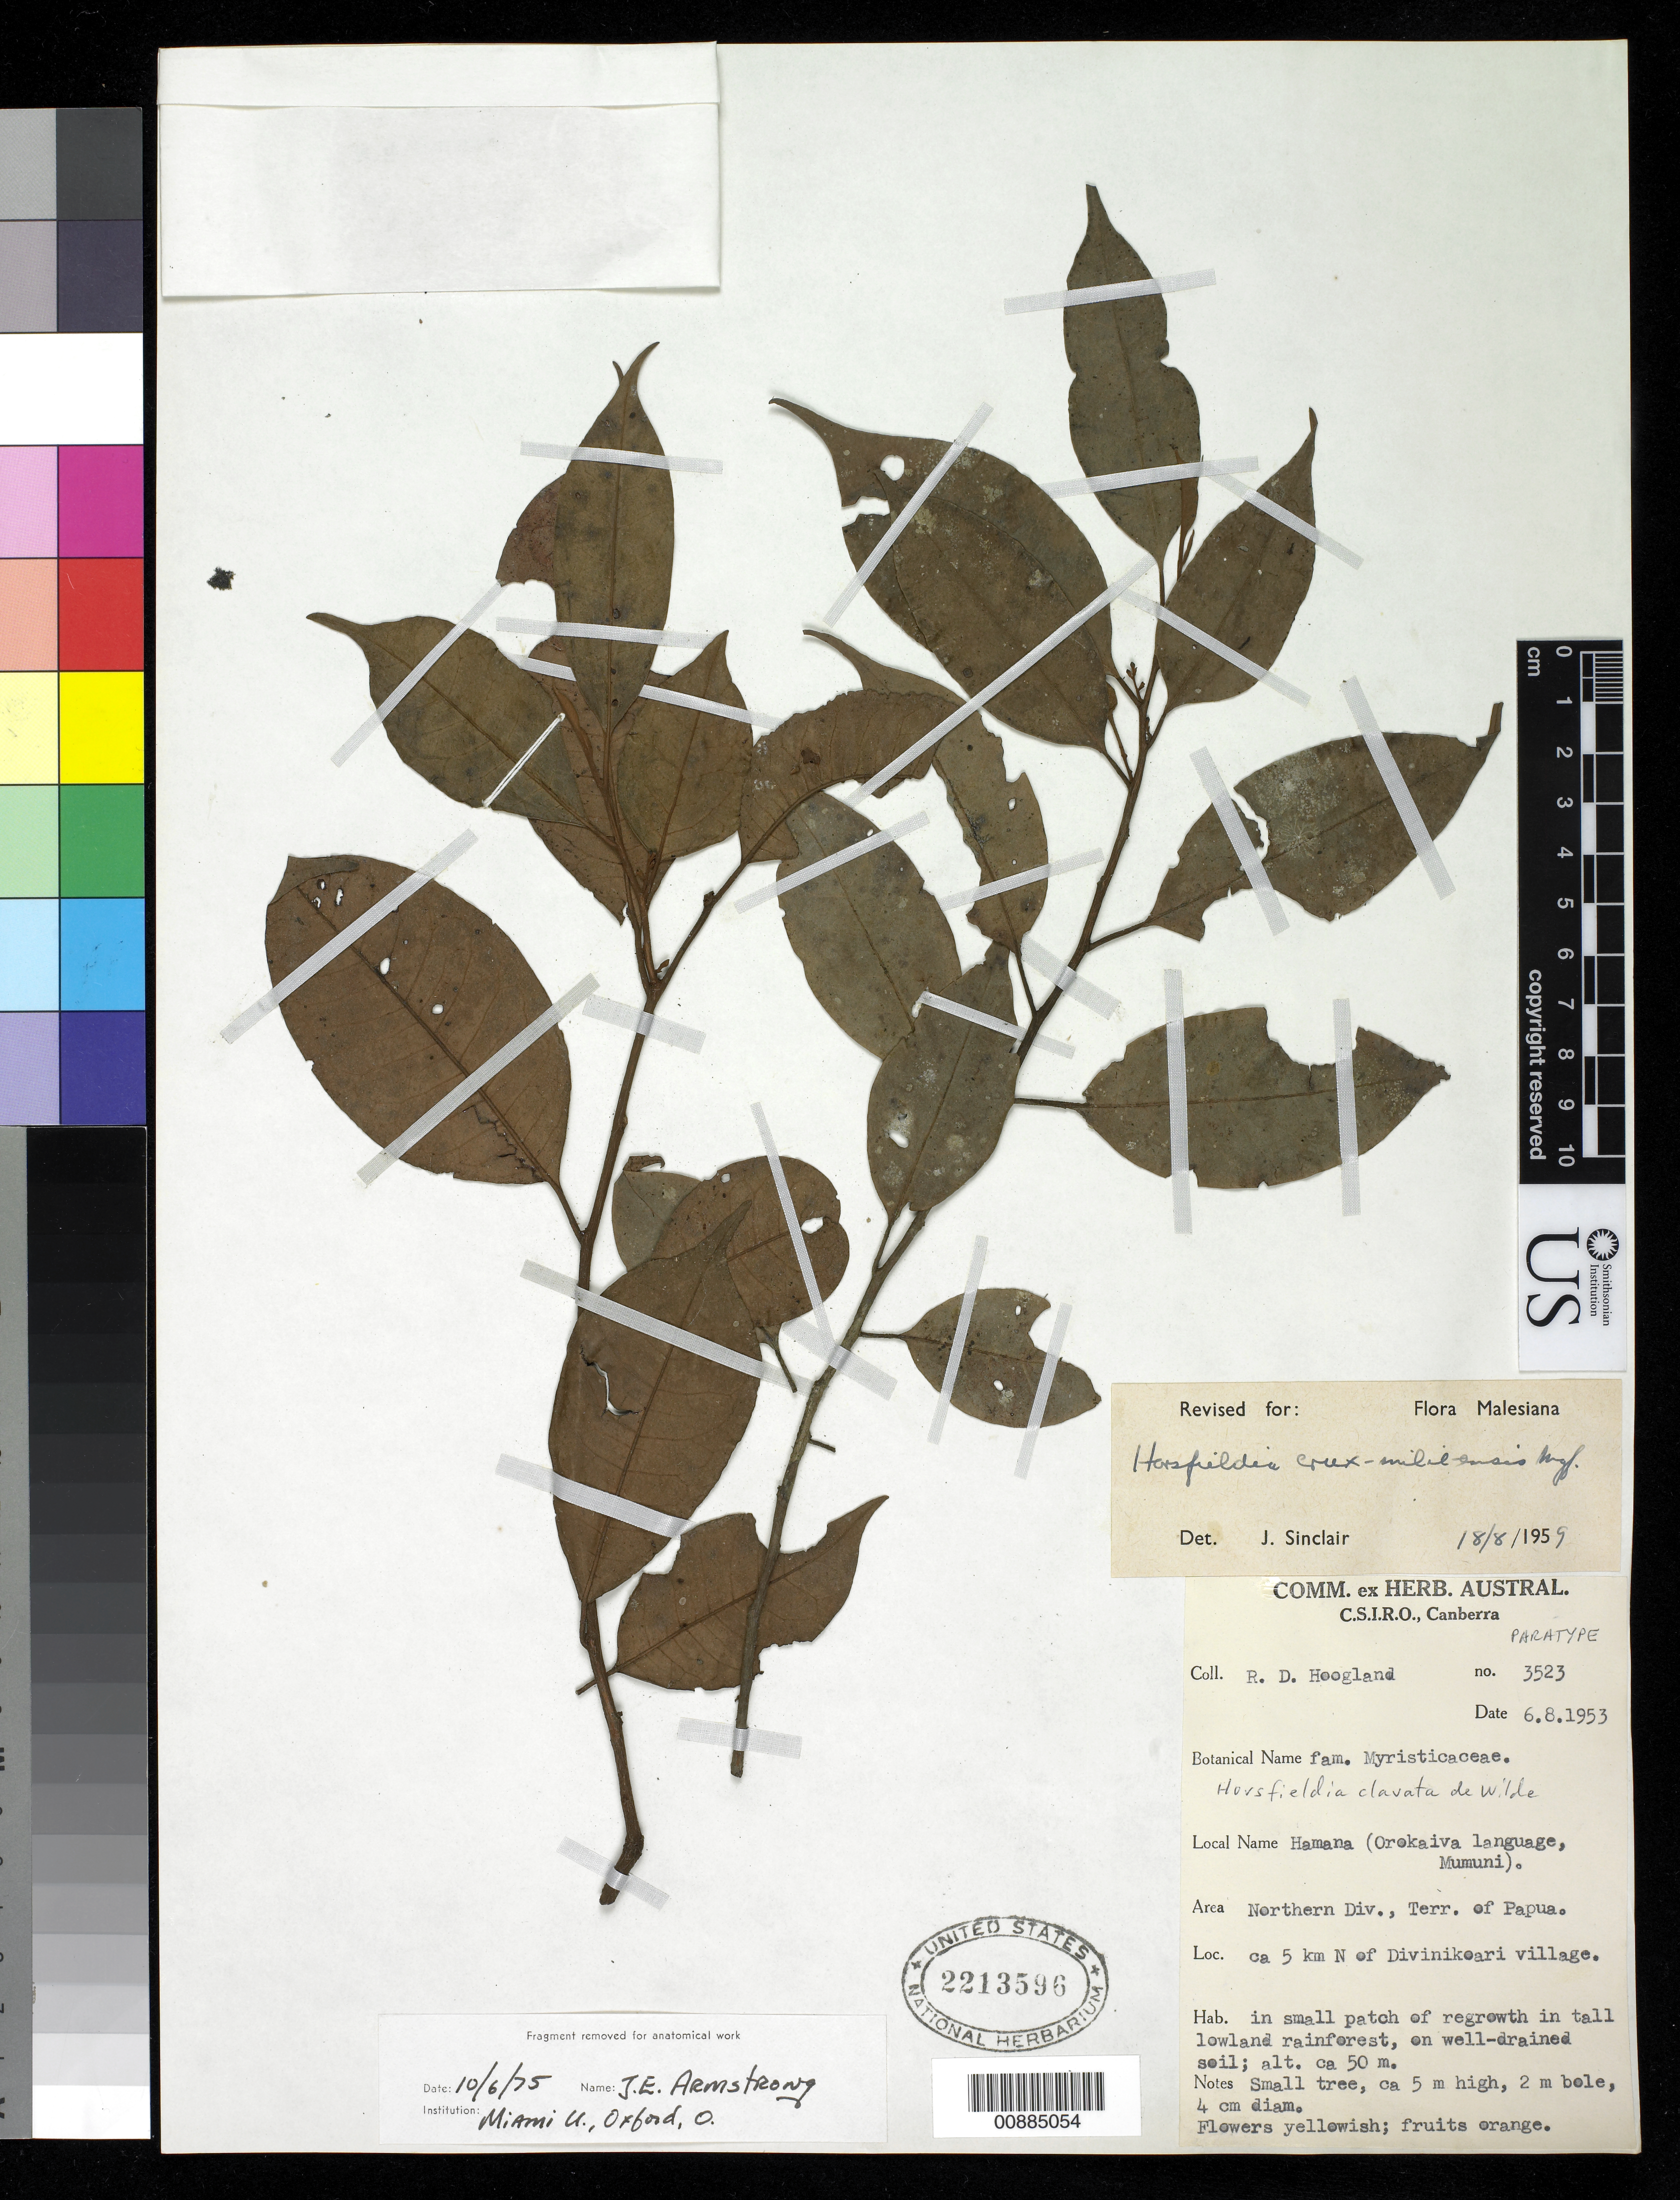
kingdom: Plantae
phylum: Tracheophyta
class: Magnoliopsida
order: Magnoliales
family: Myristicaceae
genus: Horsfieldia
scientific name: Horsfieldia clavata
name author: W.J. de Wilde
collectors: R. D. Hoogland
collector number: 3523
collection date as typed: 08 Jul 1953 or 06 Aug 1953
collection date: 1953-07-08 or 1953-08-06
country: Papua New Guinea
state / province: Northern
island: New Guinea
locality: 5 km N. of Divinikoari village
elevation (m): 50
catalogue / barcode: US 2213596